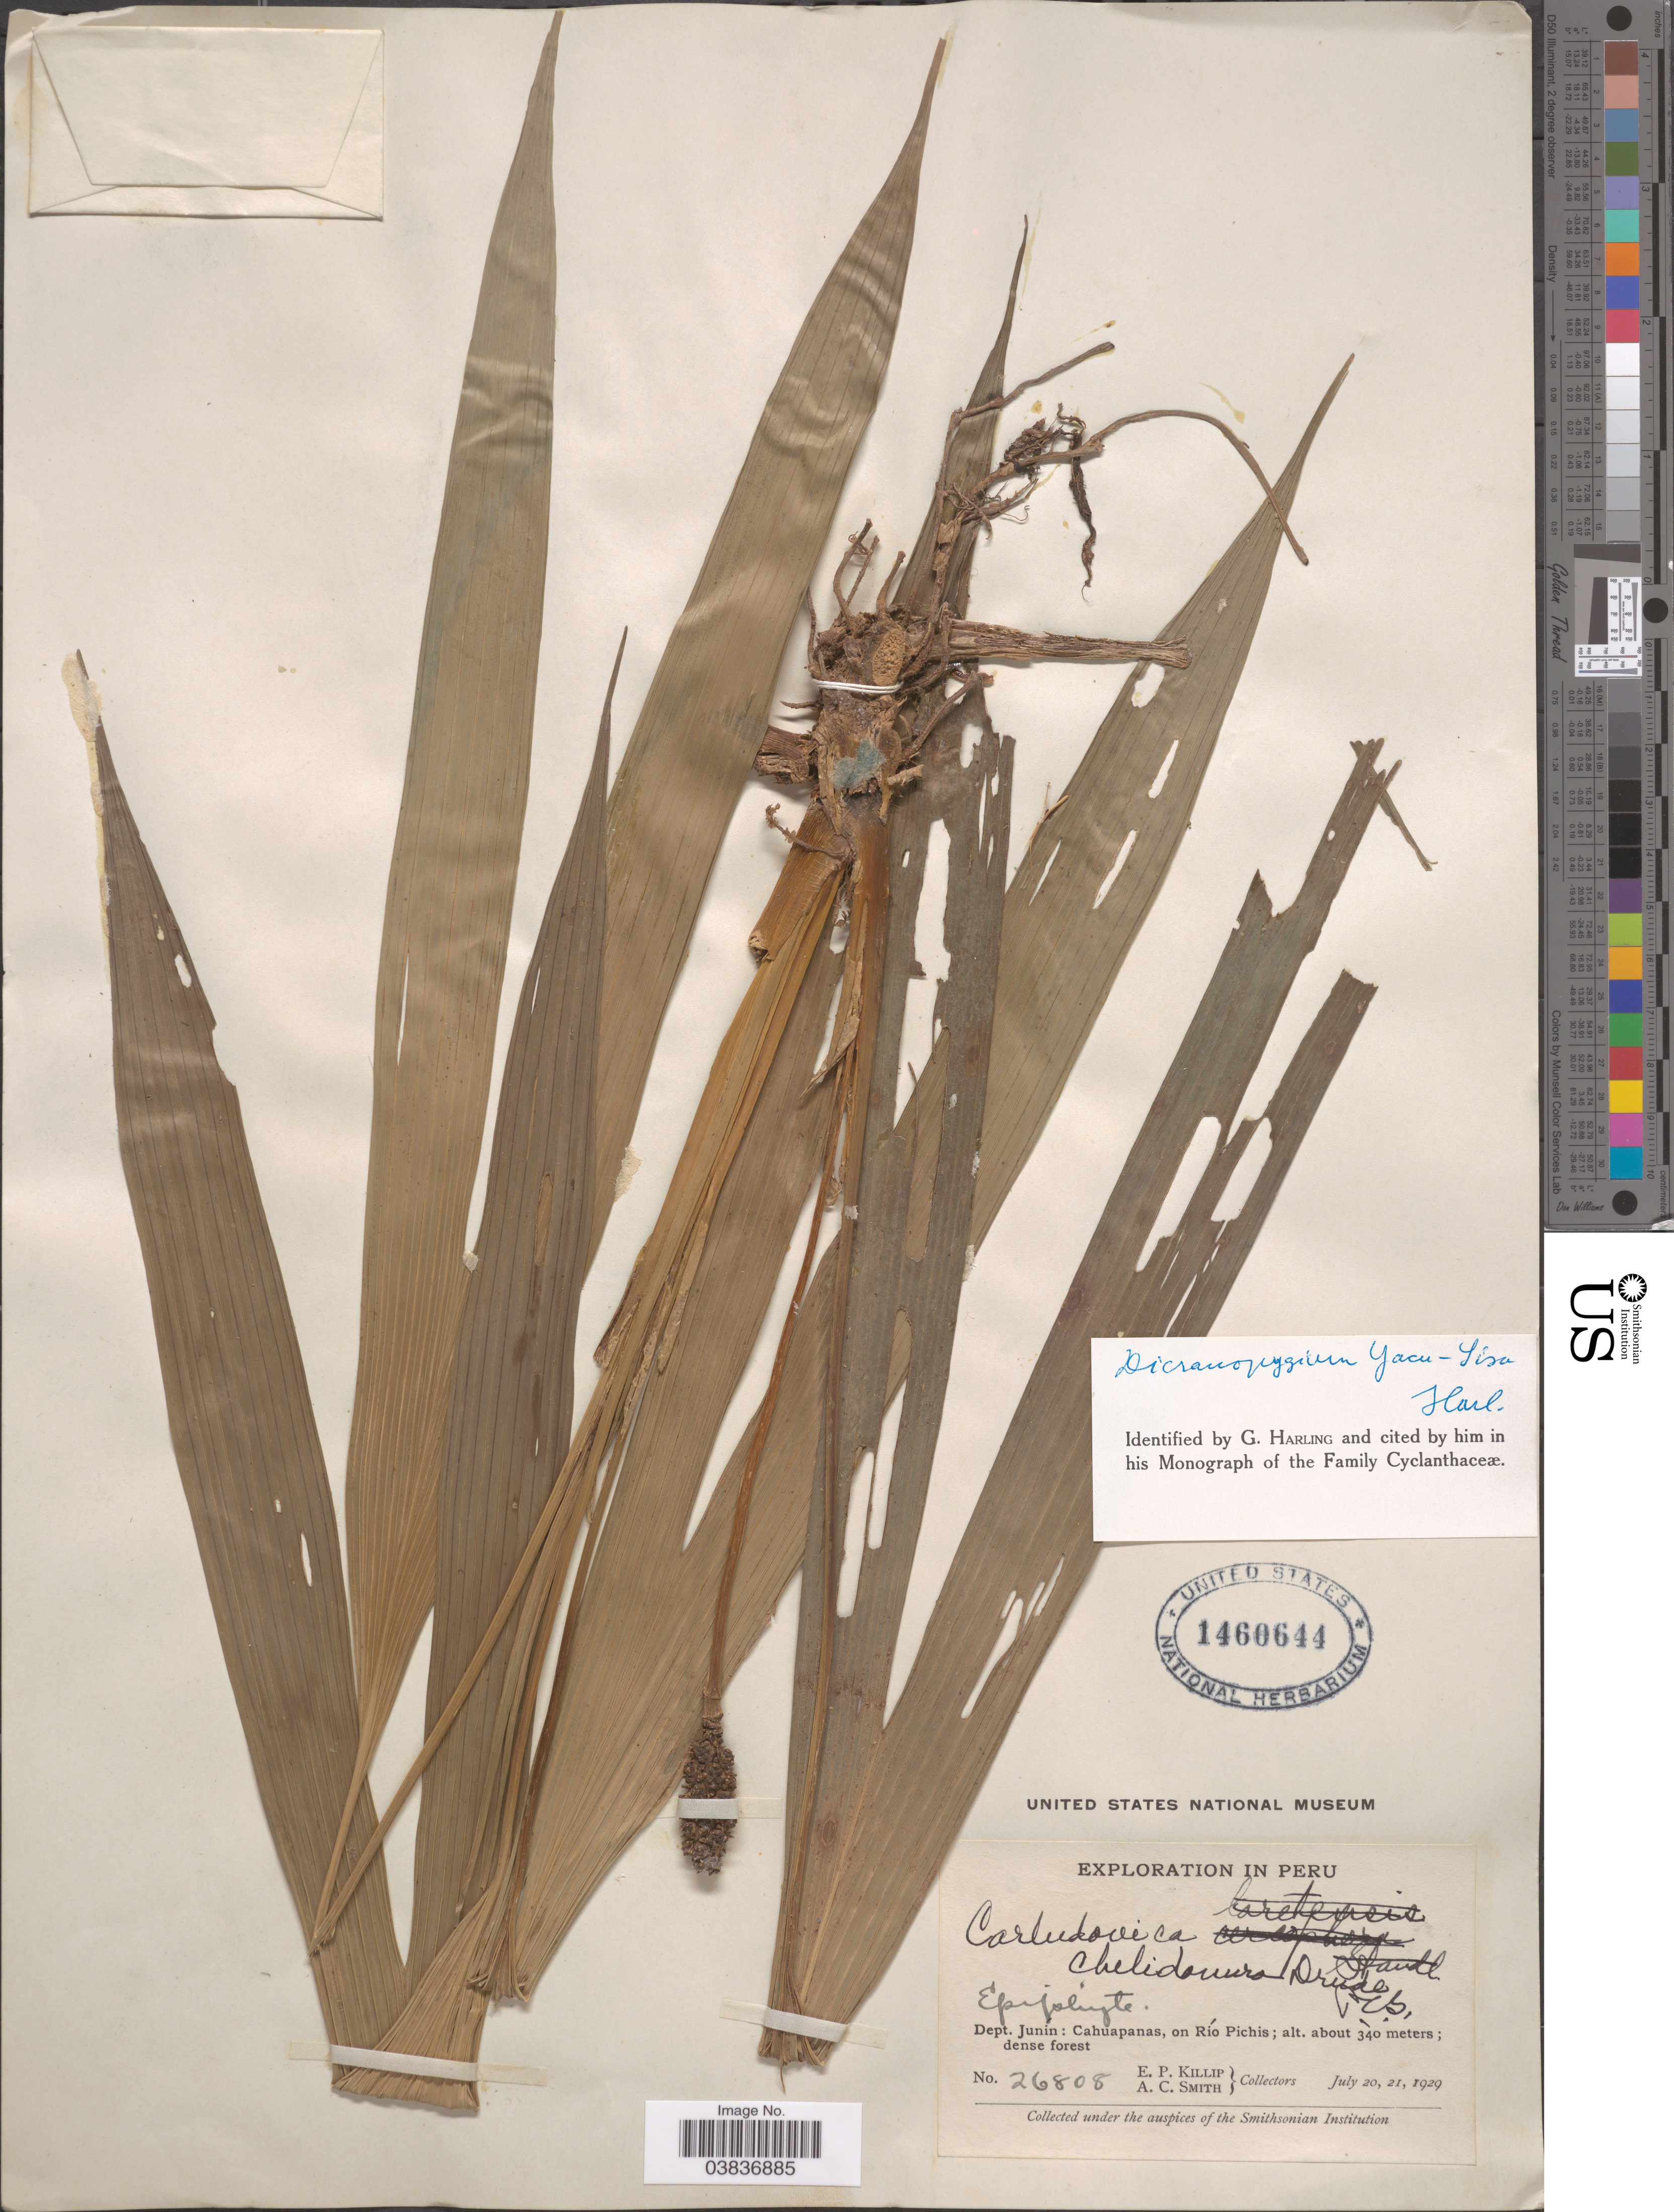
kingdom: Plantae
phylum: Tracheophyta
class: Liliopsida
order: Pandanales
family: Cyclanthaceae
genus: Dicranopygium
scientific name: Dicranopygium yacu-sisa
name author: Harling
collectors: E. P. Killip & A. C. Smith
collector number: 26808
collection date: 1929-07-20/1929-07-21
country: Peru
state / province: Junín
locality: Dept. Junín: Cahuapanas, on Río Pichis.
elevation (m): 340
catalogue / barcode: US 1460644